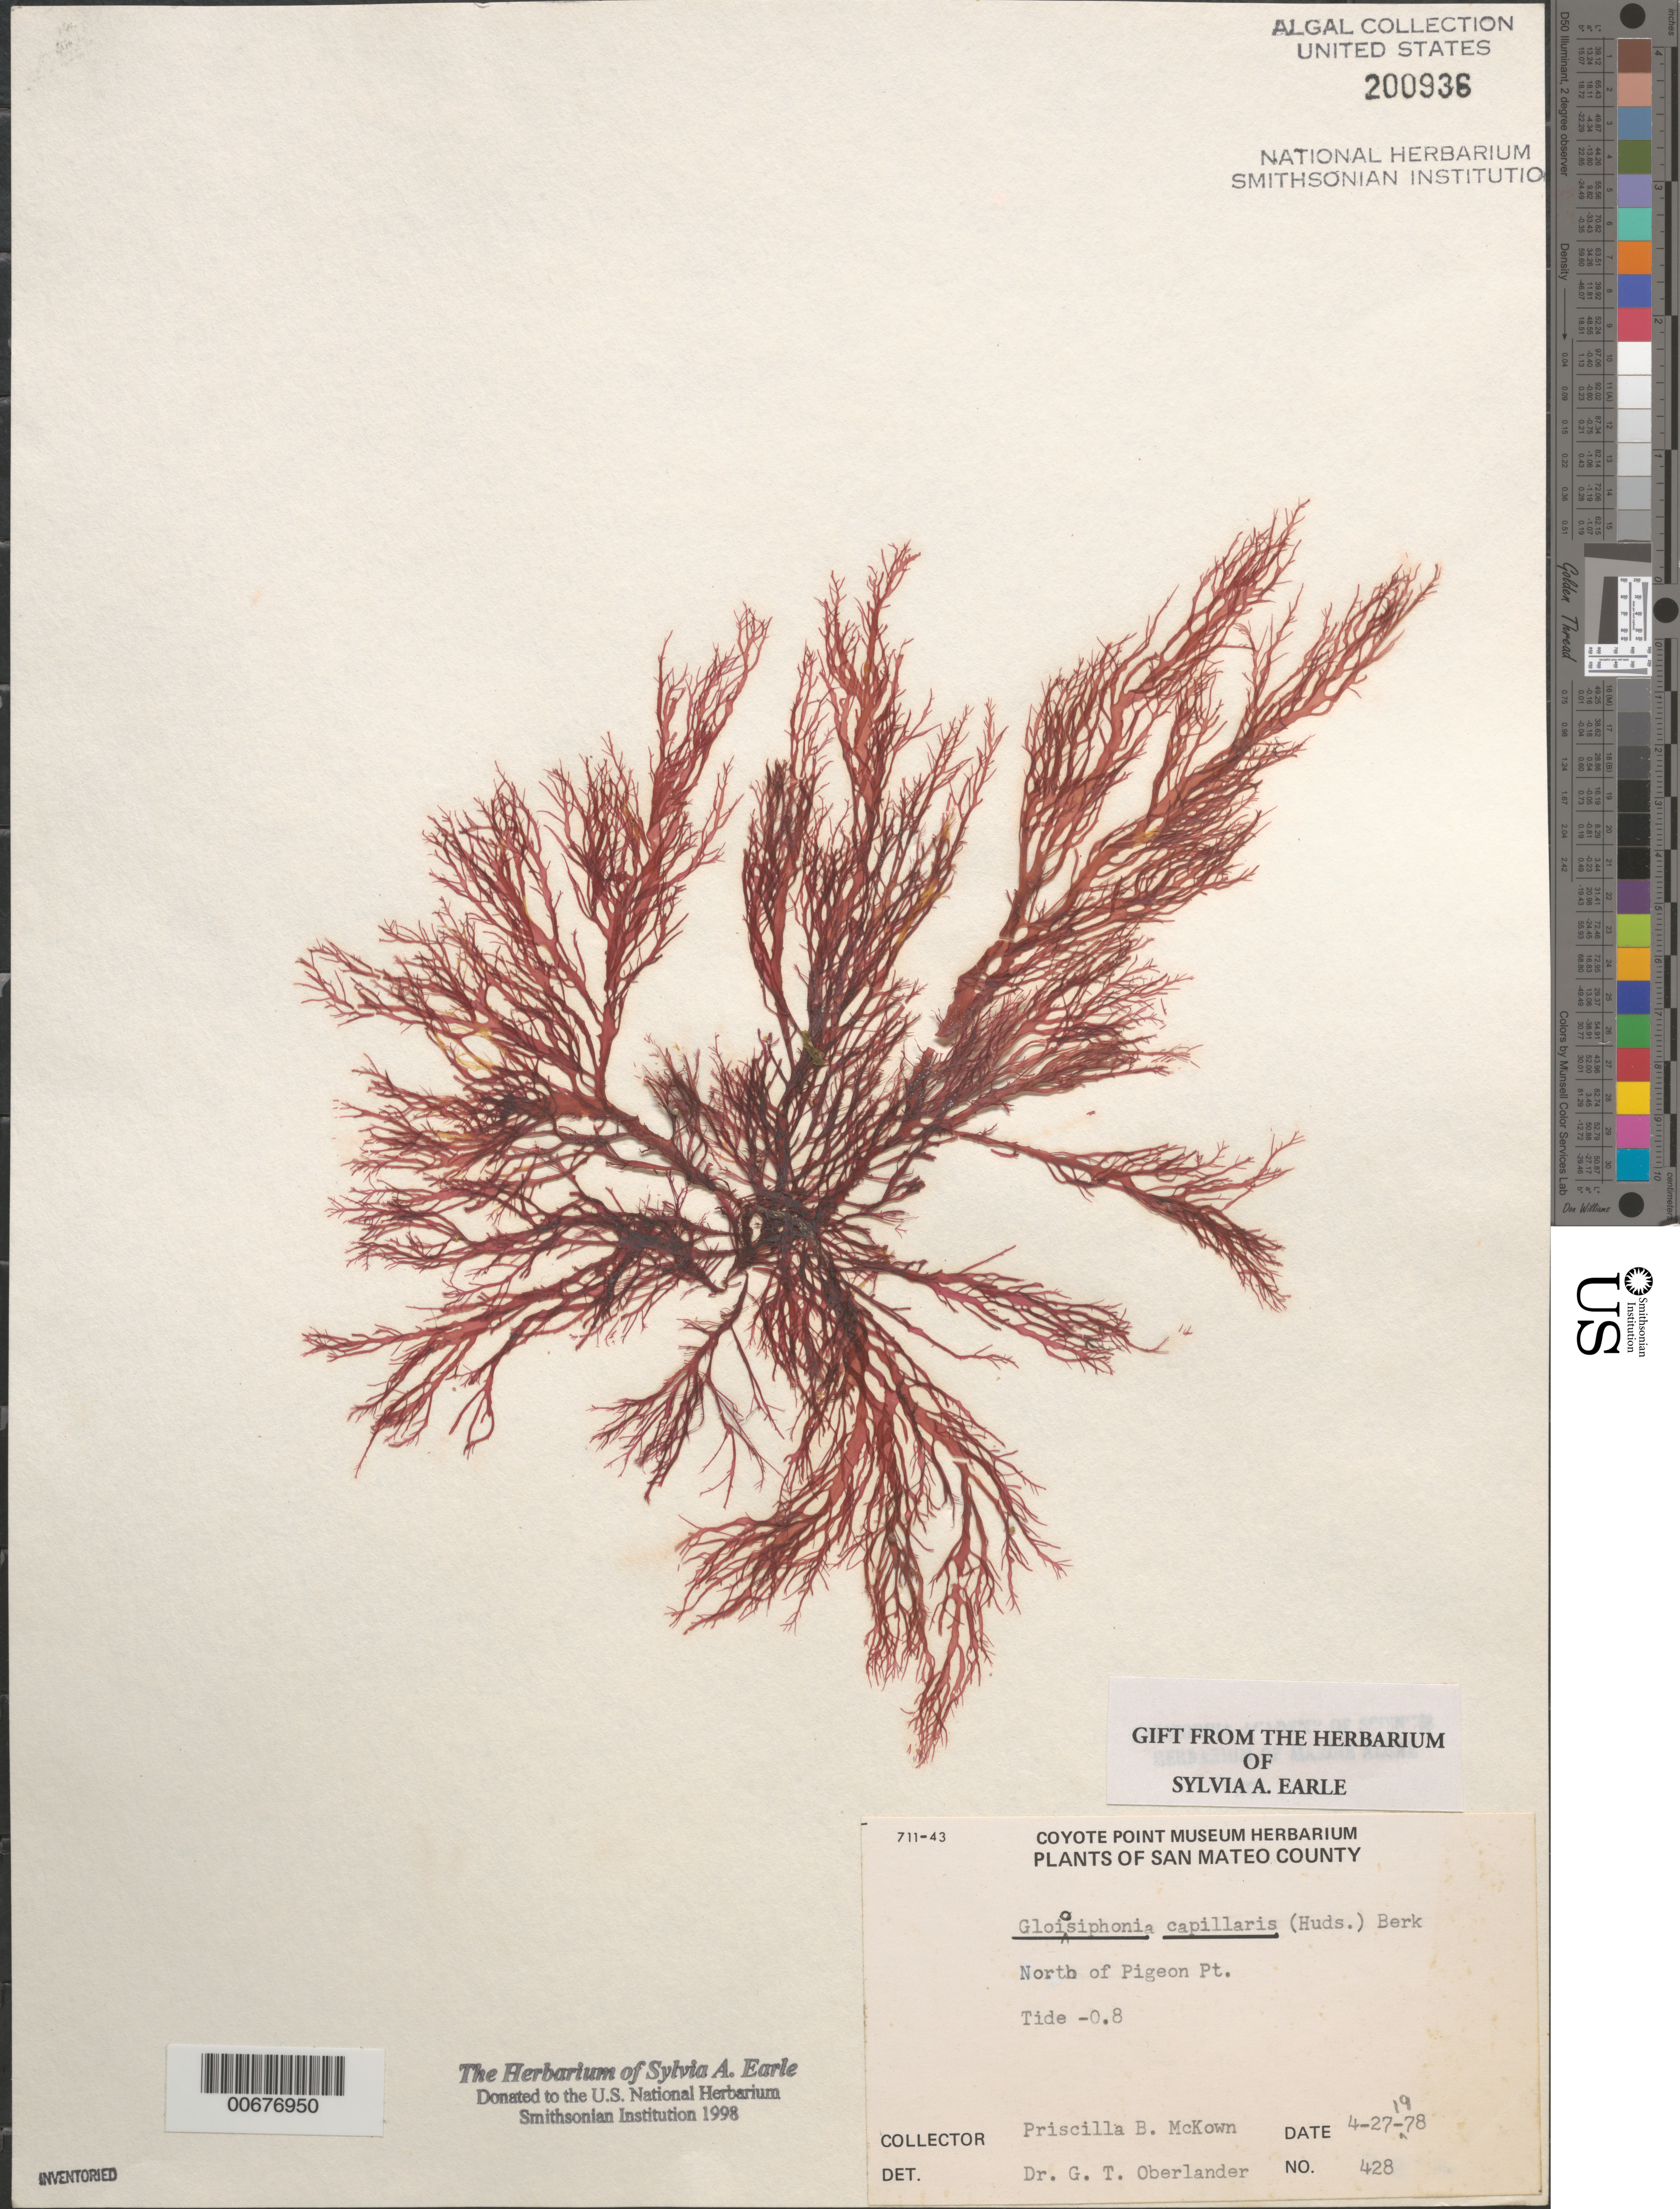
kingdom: Plantae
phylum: Rhodophyta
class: Florideophyceae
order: Gigartinales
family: Gloiosiphoniaceae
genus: Gloiosiphonia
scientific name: Gloiosiphonia capillaris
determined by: Oberlander, G. T.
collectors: P. McKown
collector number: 428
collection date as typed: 27 Apr 1978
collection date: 1978-04-27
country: United States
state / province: California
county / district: San Mateo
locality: North of Pigeon Point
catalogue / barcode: US 200936